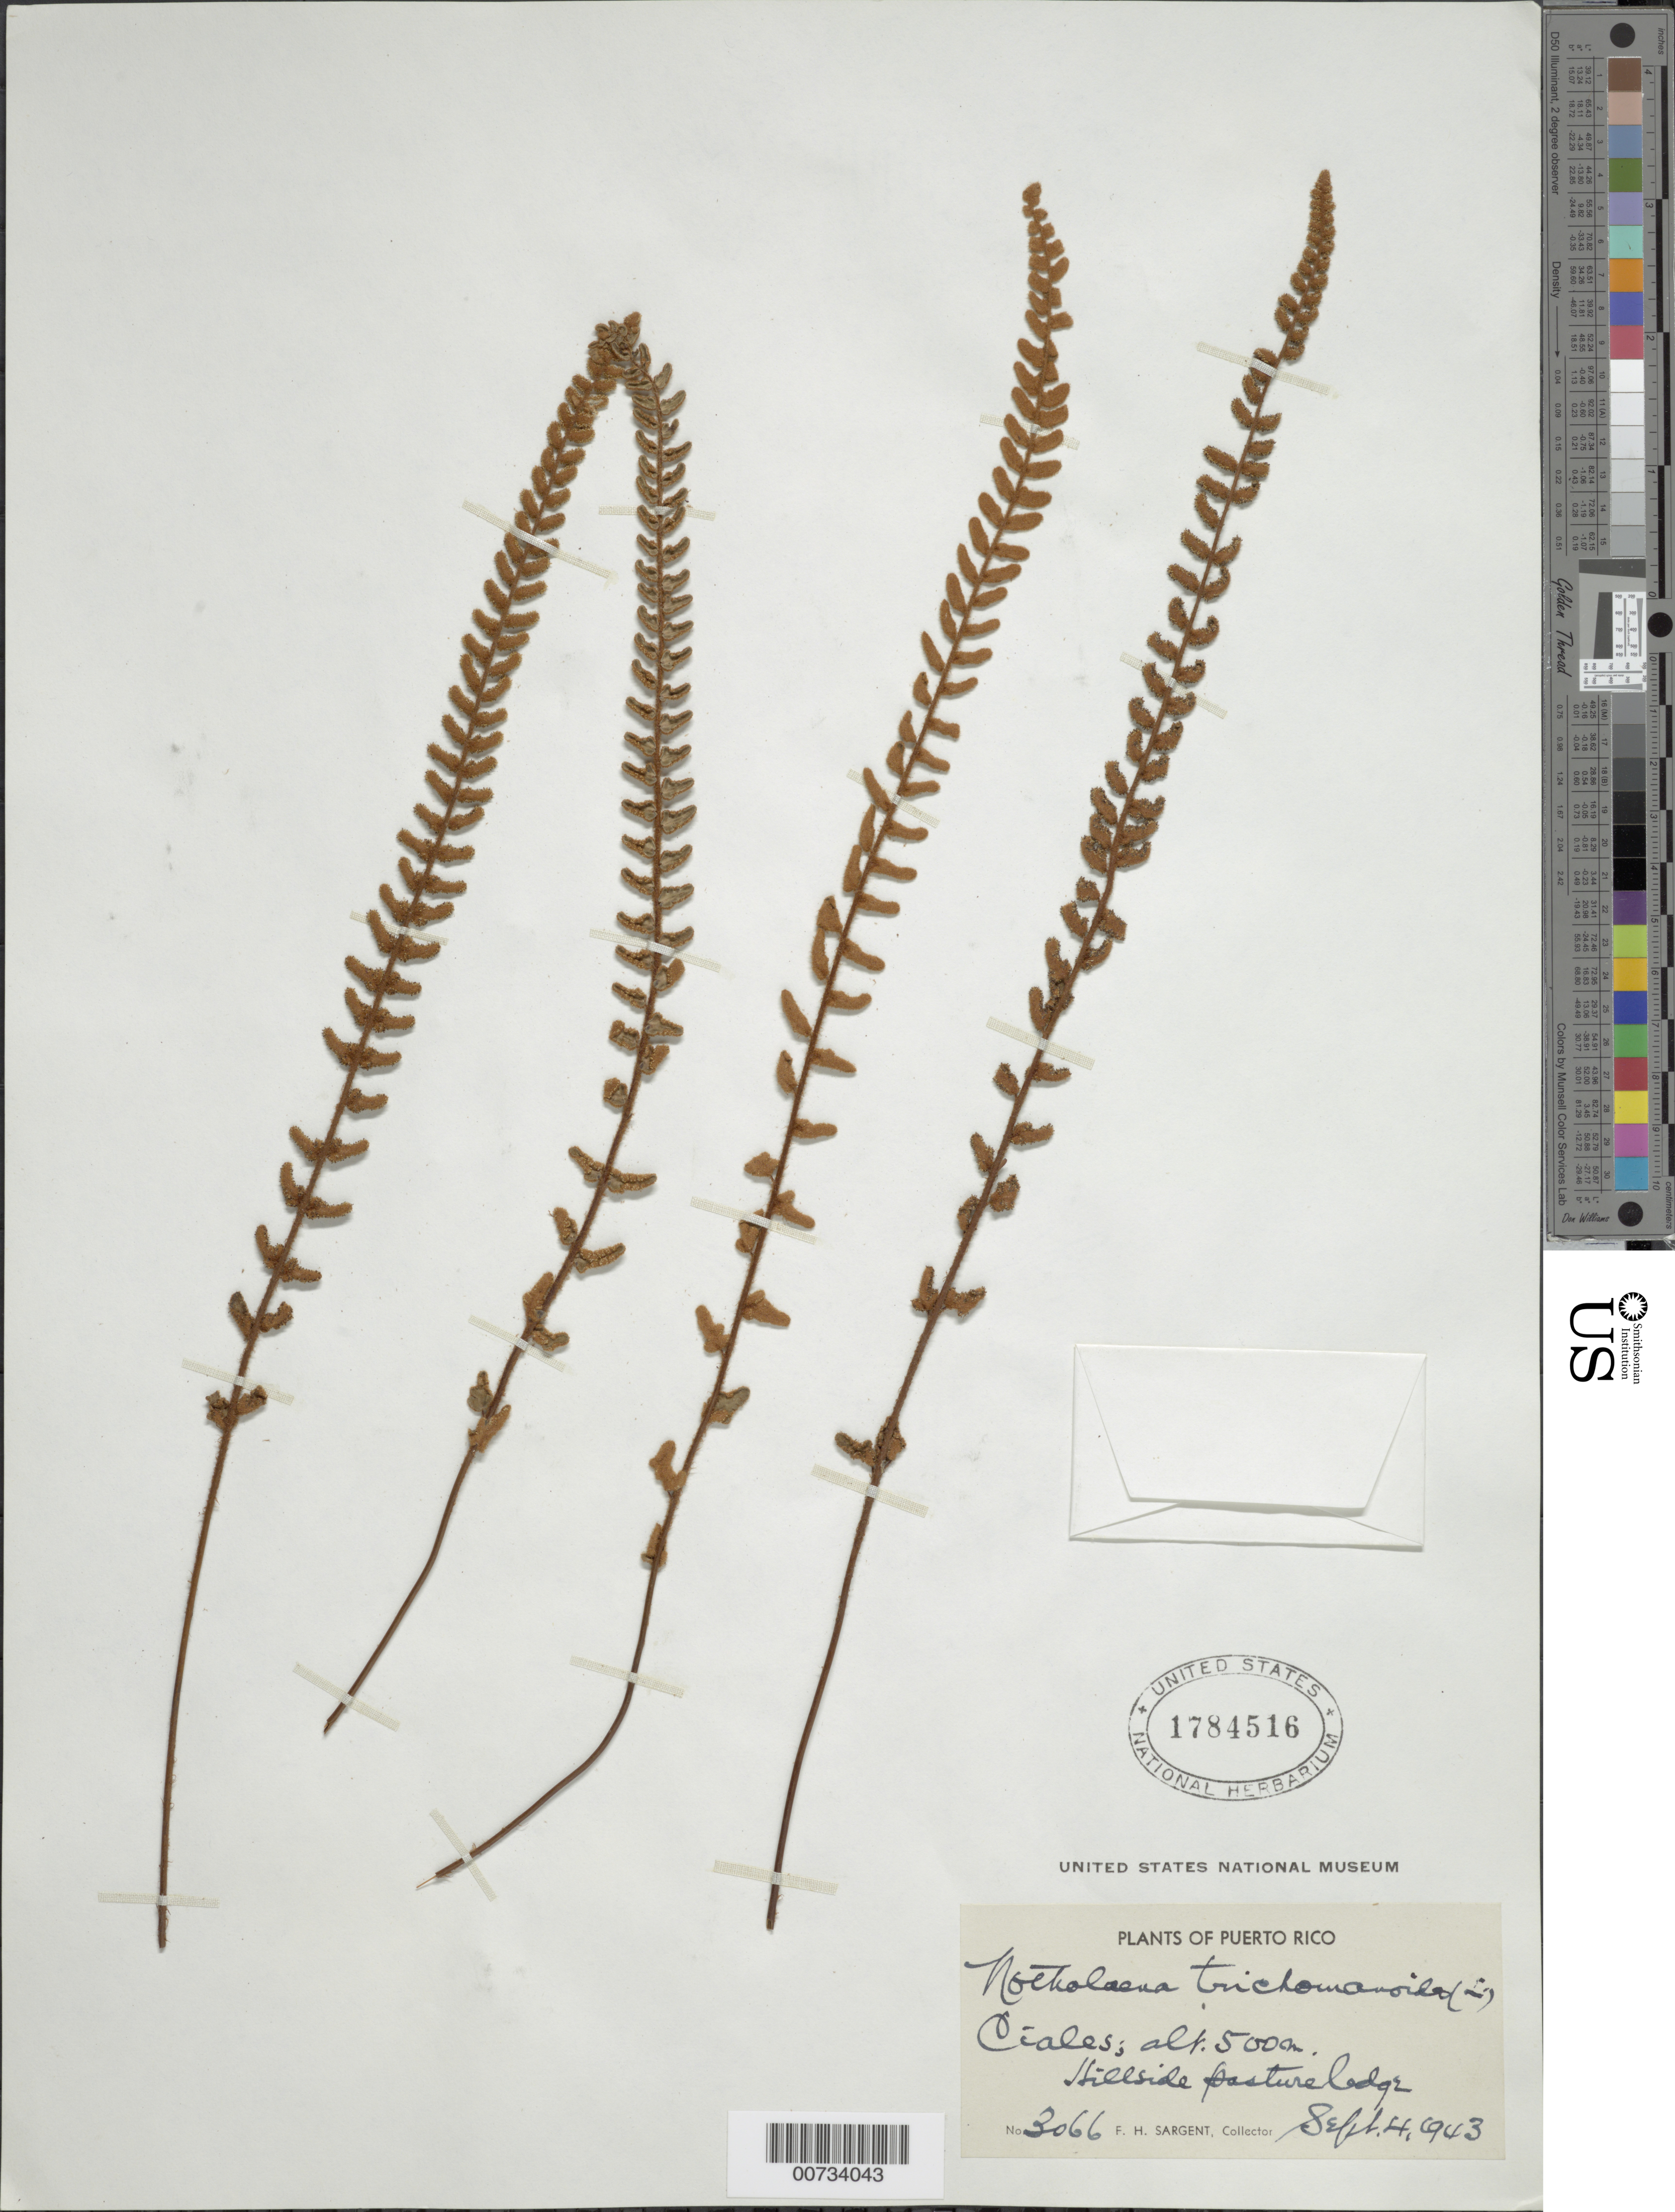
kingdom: Plantae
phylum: Tracheophyta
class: Polypodiopsida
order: Polypodiales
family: Pteridaceae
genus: Notholaena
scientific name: Notholaena trichomanoides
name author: (L.) Desv.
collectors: F. H. Sargent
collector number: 3066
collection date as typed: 04 Sep 1943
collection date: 1943-09-04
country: Puerto Rico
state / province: Ciales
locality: Ciales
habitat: Hillside pasture ledge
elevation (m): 500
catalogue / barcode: US 1784516